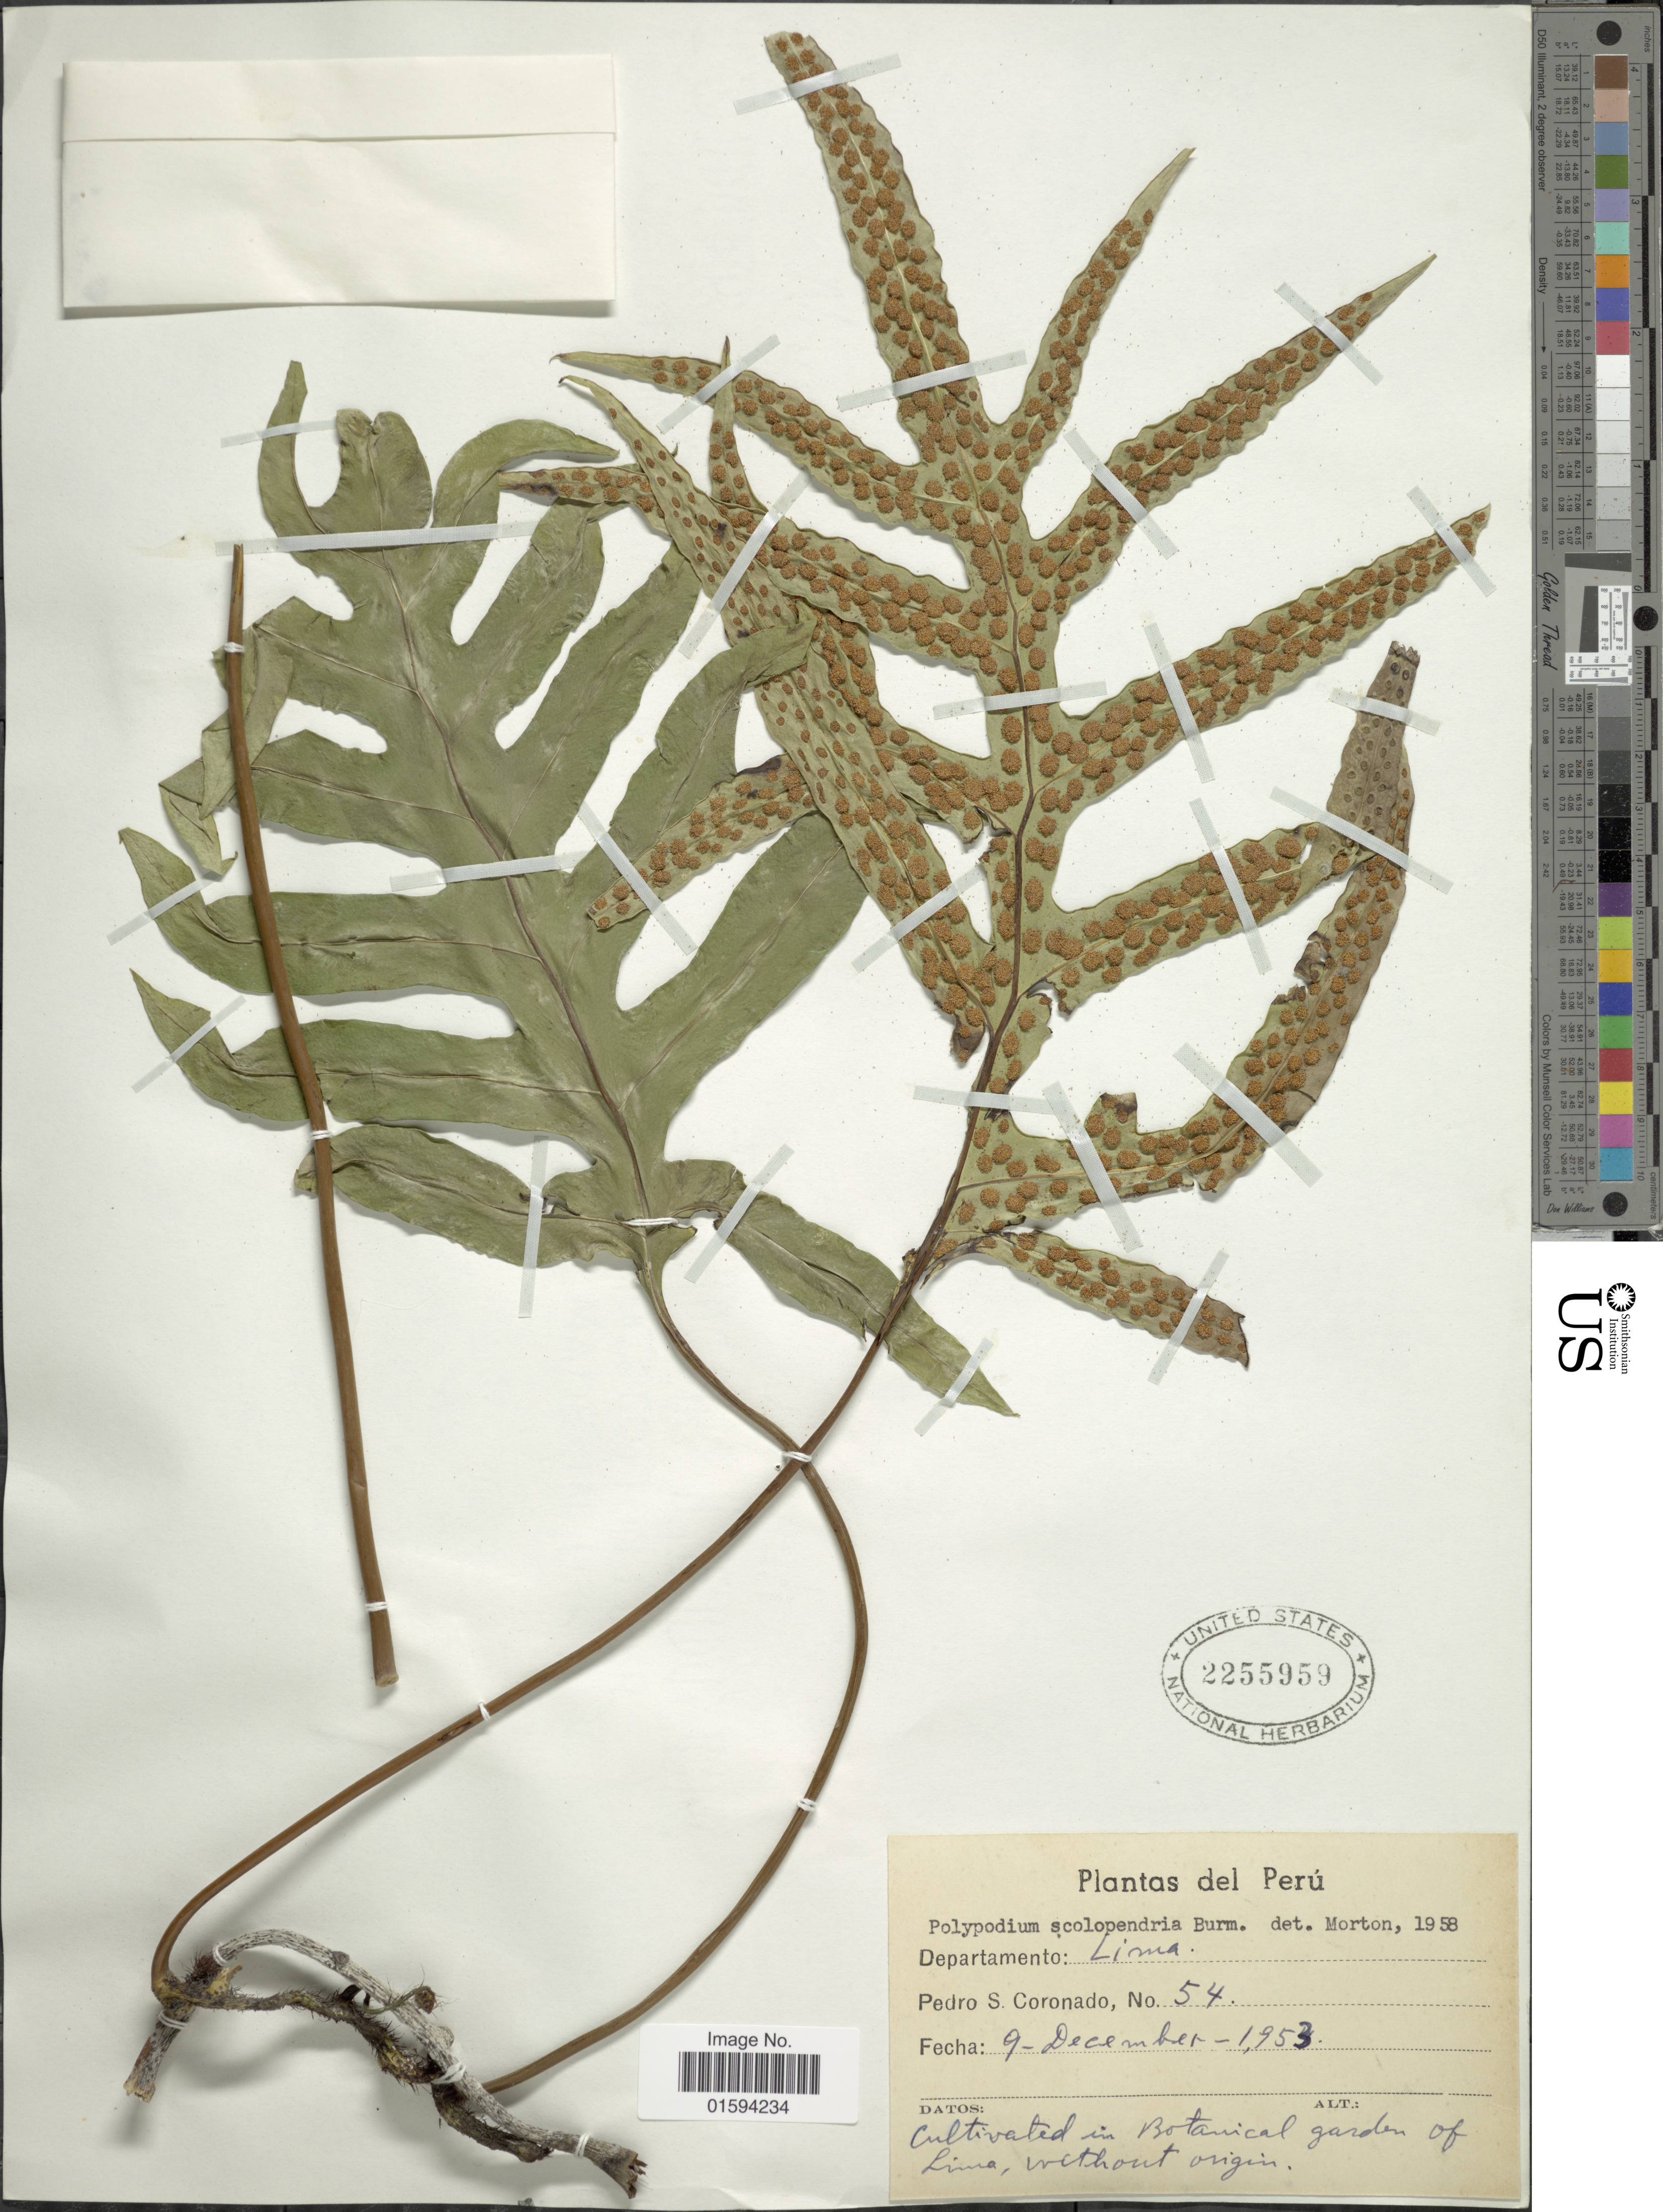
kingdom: Plantae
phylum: Tracheophyta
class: Polypodiopsida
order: Polypodiales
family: Polypodiaceae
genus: Polypodium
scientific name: Polypodium scolopendria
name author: Burm. f.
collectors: P. Coronado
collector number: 54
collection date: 1953-12-09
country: Peru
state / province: Lima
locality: In Botanical Garden of Lima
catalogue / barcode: US 2255959